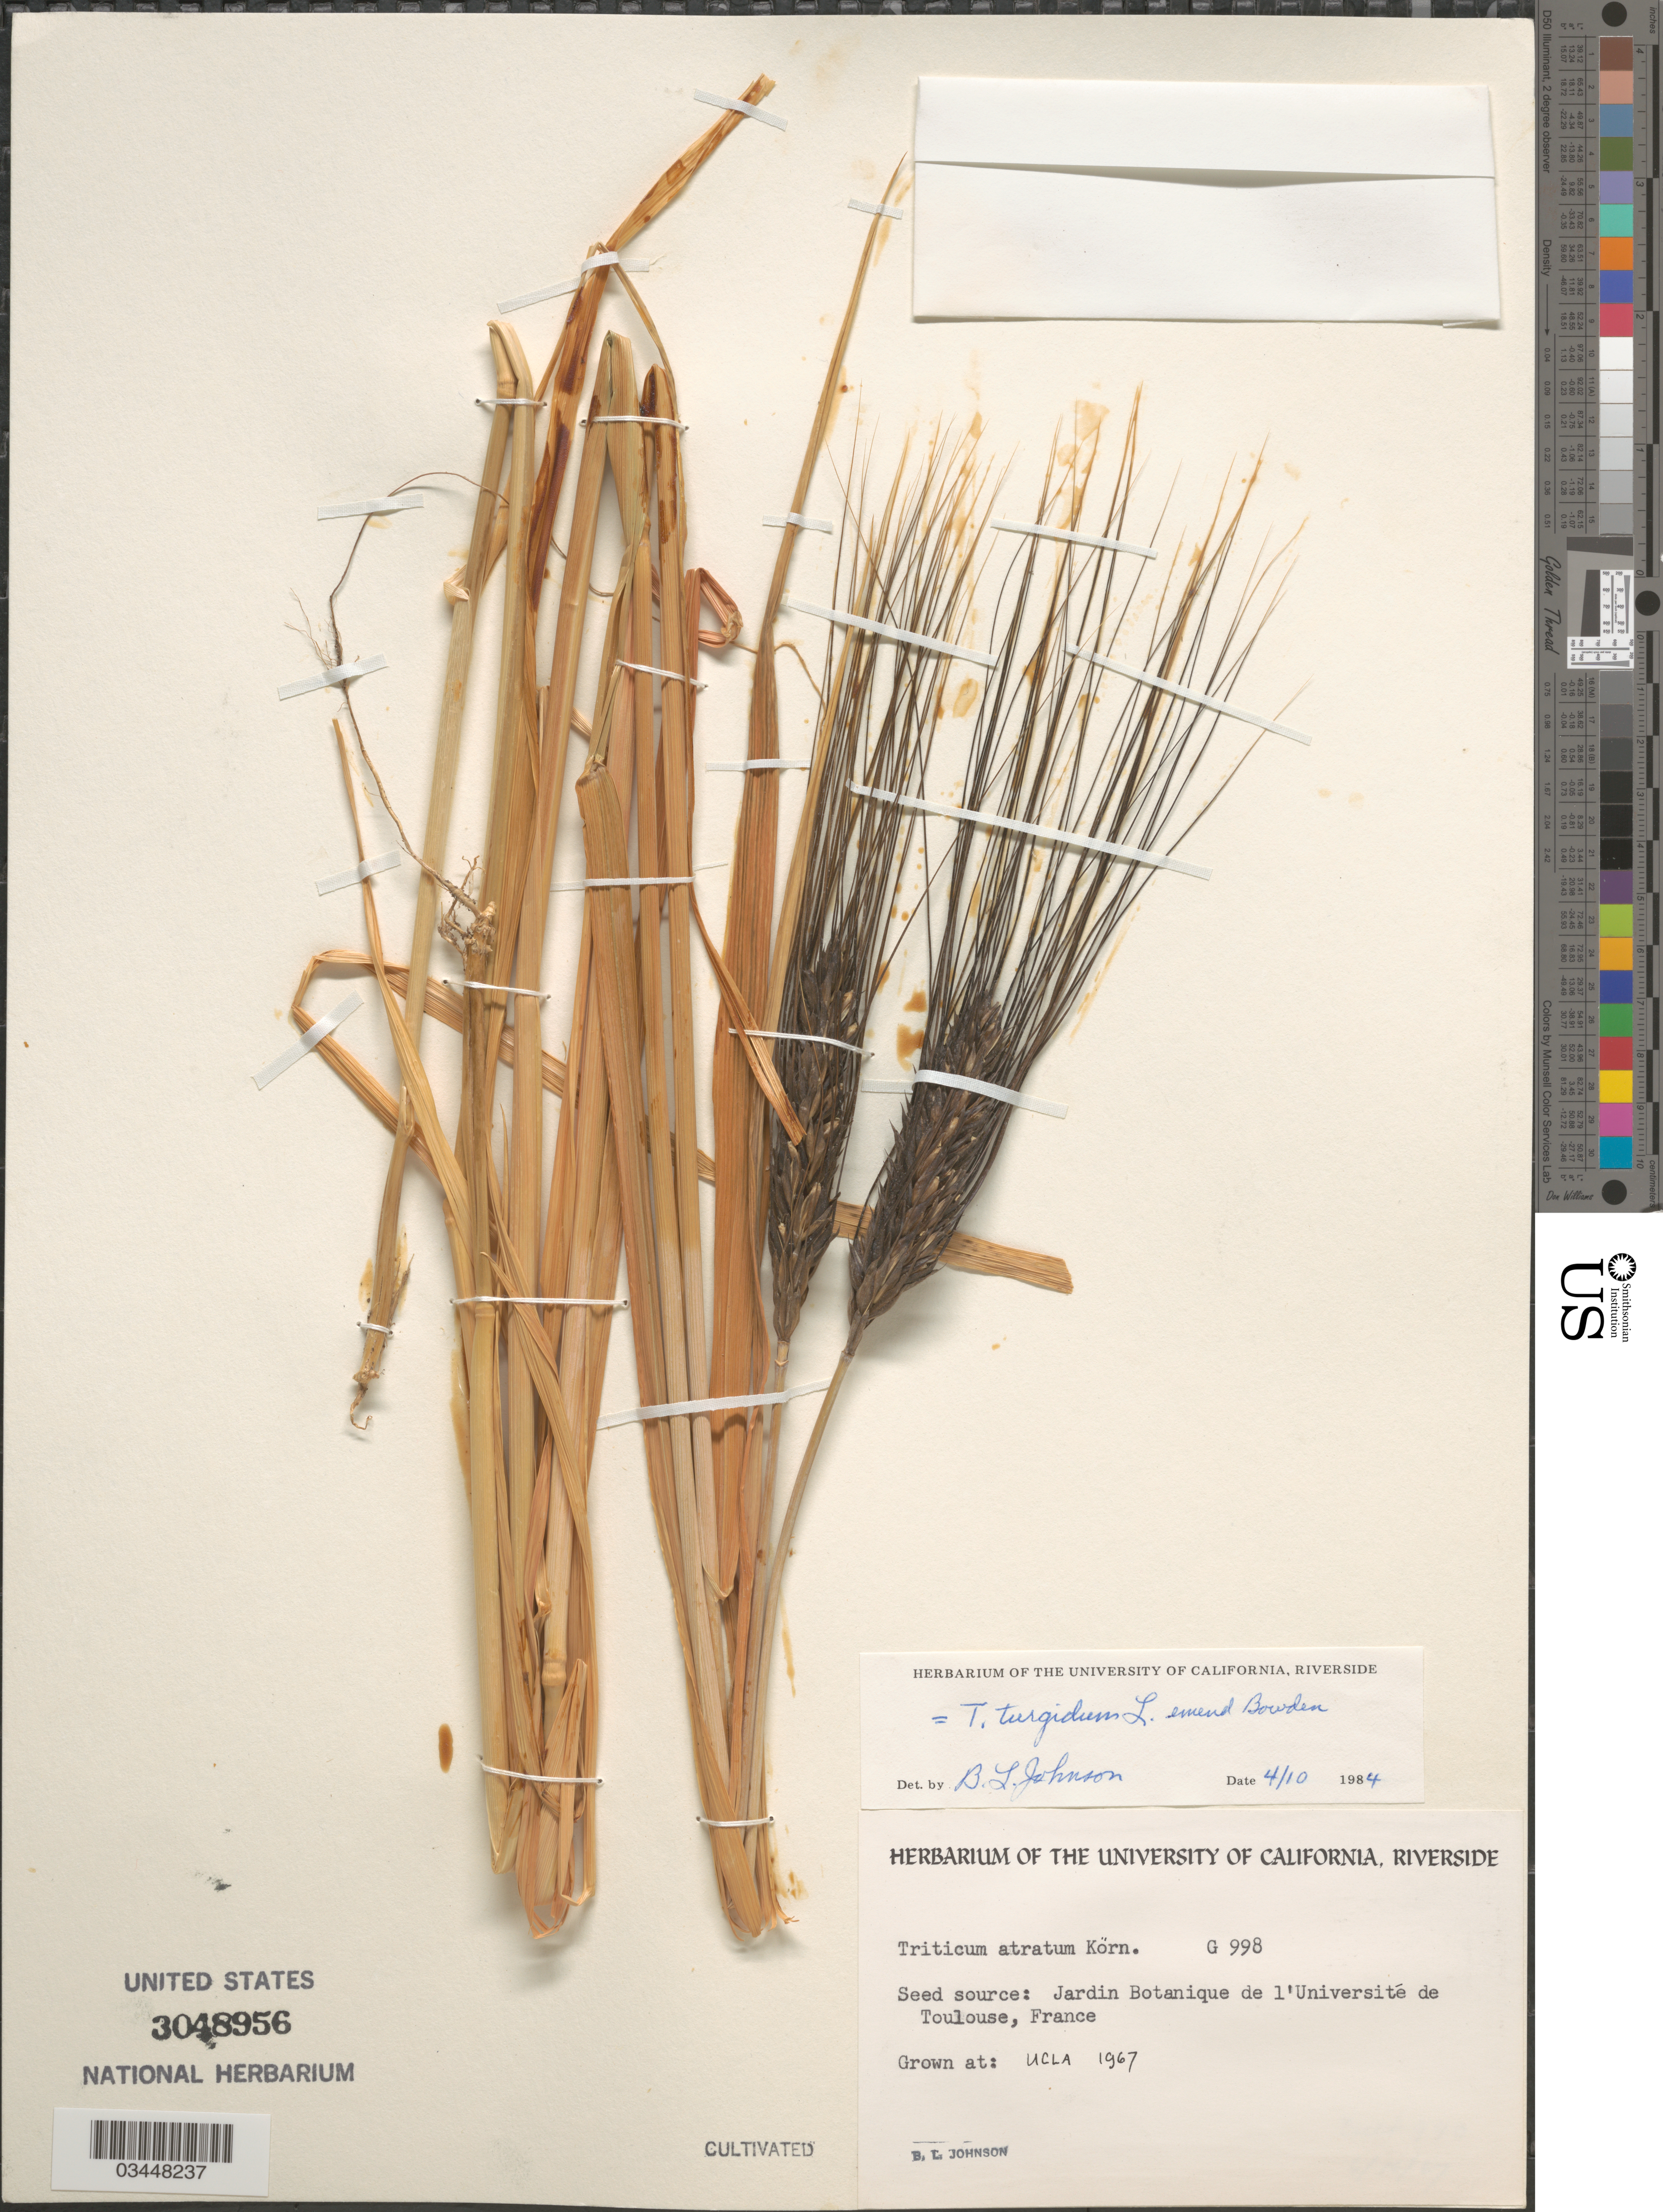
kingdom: Plantae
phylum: Tracheophyta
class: Liliopsida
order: Poales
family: Poaceae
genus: Triticum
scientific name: Triticum polonicum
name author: L.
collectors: B. Johnson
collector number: G998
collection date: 1967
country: United States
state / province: California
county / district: Los Angeles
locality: UCLA.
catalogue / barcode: US 3048956